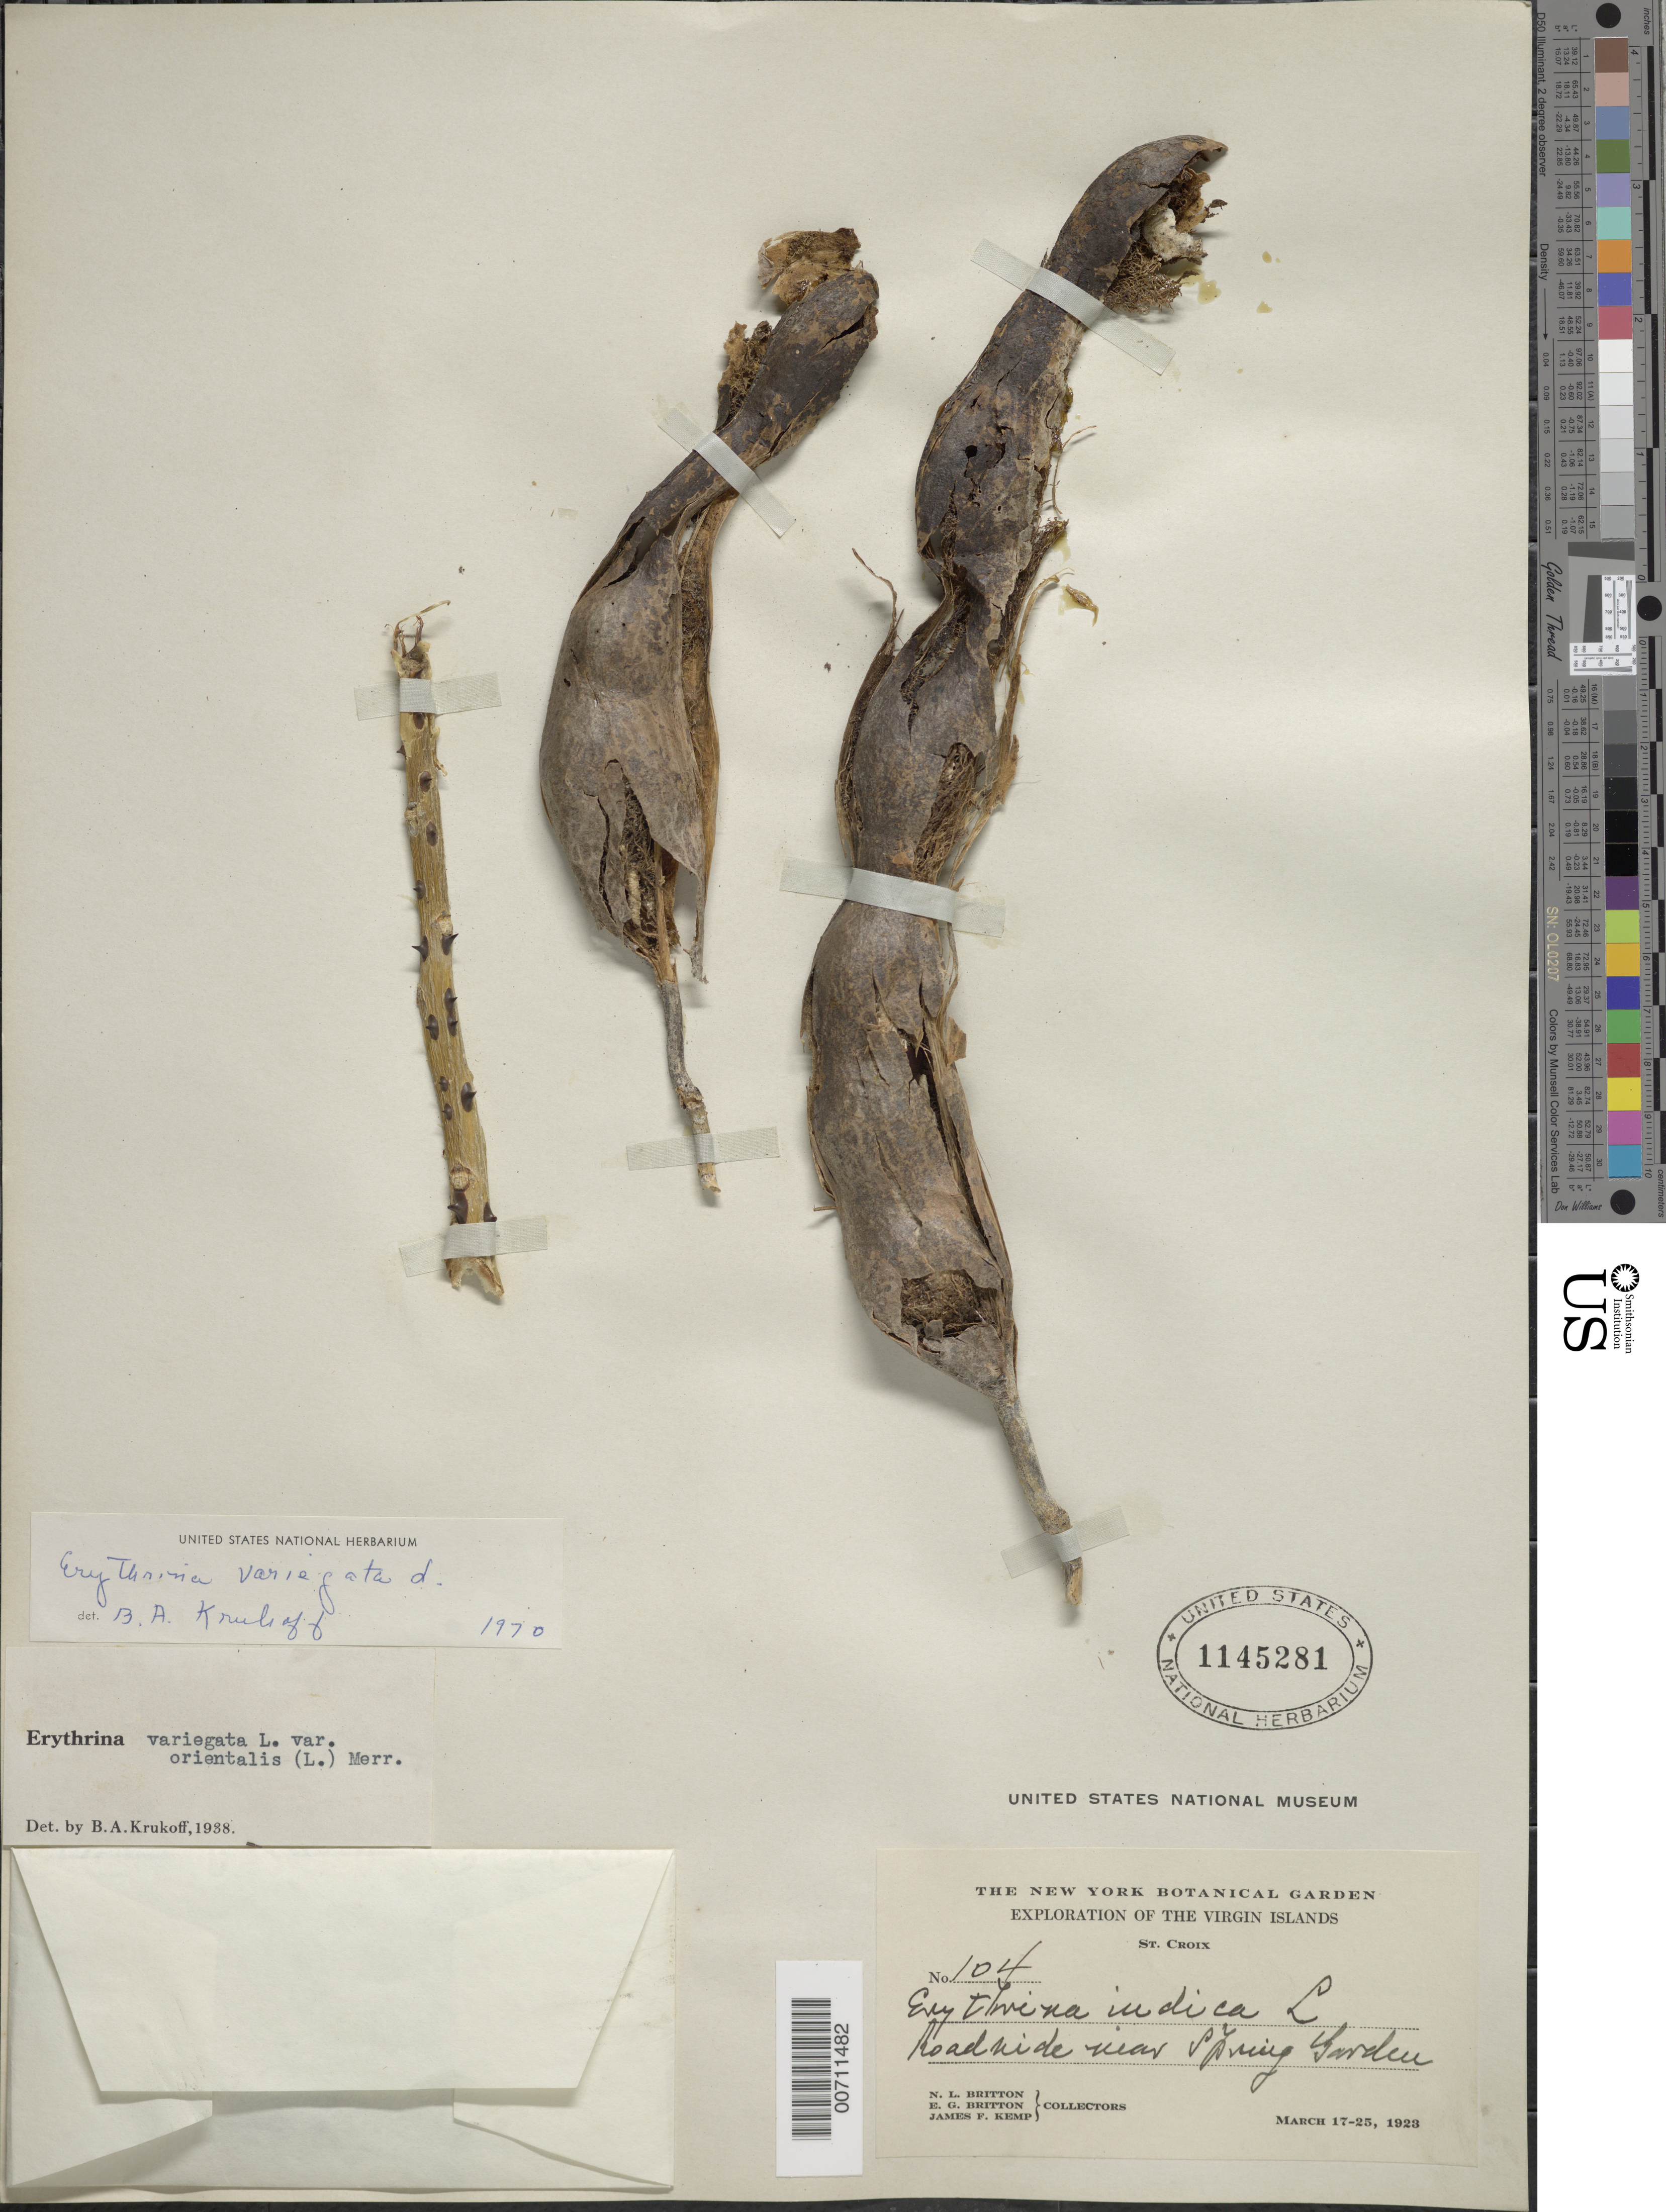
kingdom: Plantae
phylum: Tracheophyta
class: Magnoliopsida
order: Fabales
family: Fabaceae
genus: Erythrina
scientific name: Erythrina velutina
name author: Willd.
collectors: N. Britton, E. G. Britton & J. F. Kemp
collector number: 104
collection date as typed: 17 Mar 1923 to 25 Mar 1923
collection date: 1923-03-17/1923-03-25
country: U.S. Virgin Islands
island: St. Croix Island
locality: Spring Garden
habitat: Roadside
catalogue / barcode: US 1145281